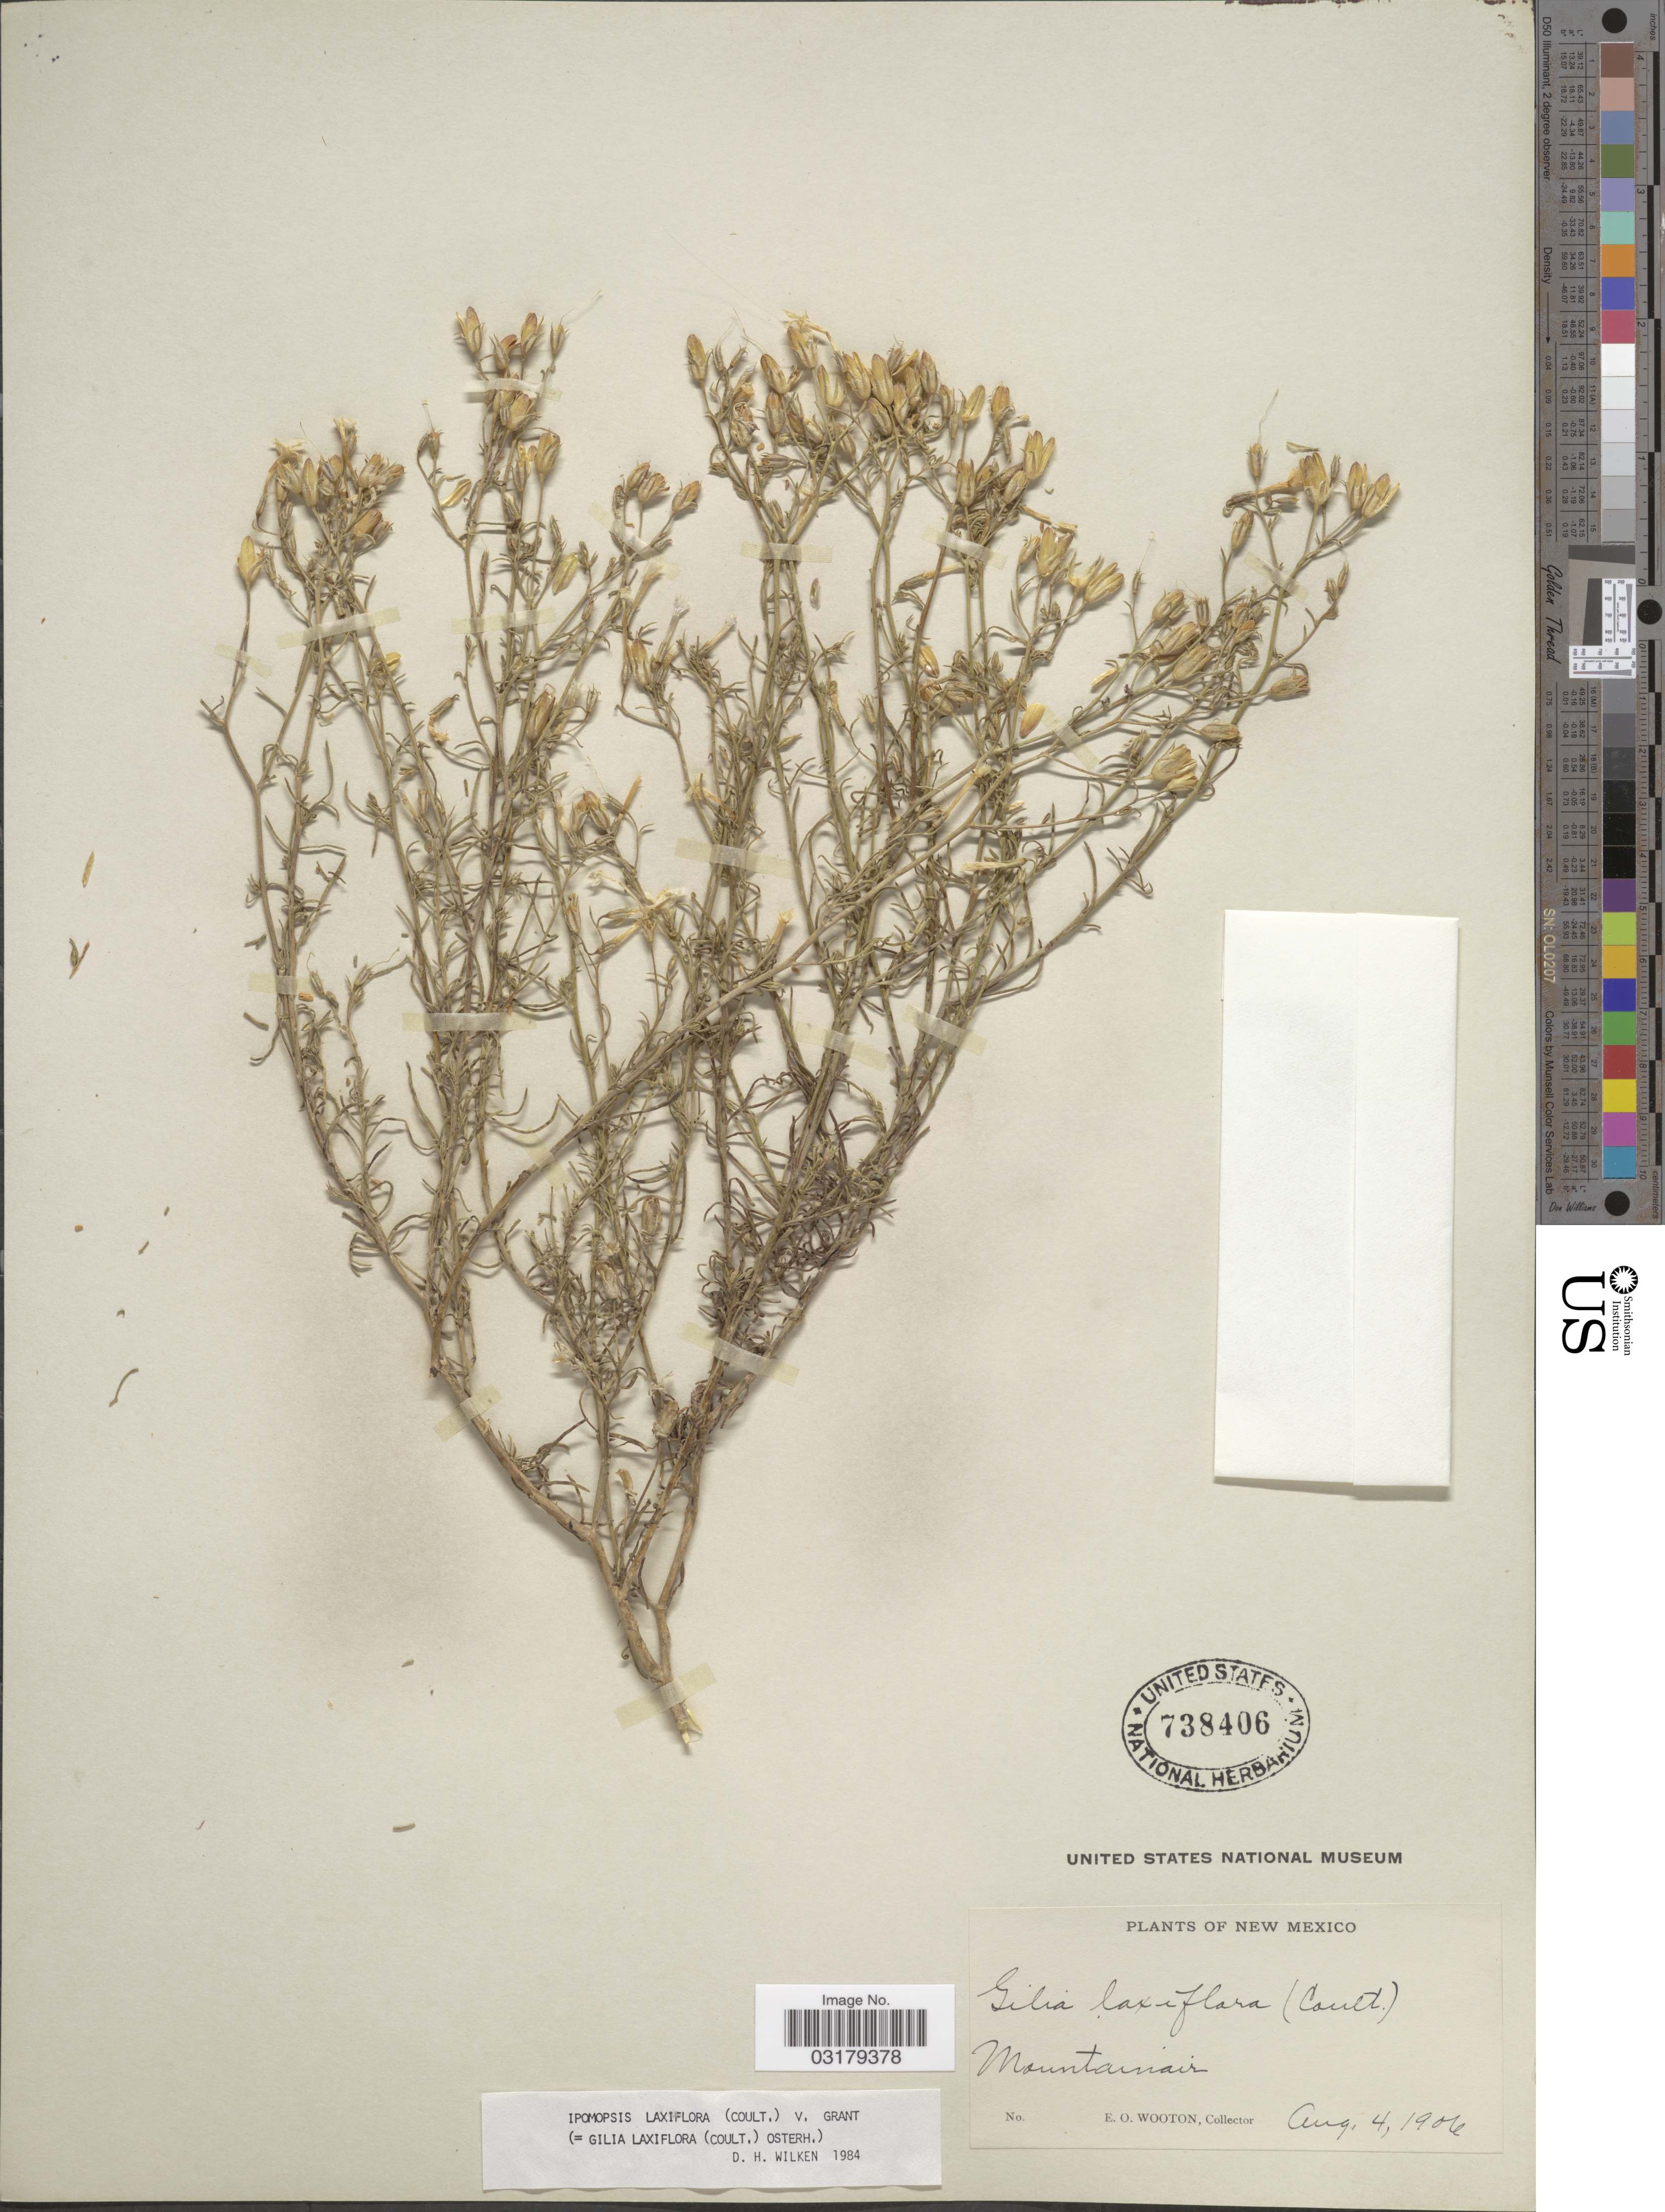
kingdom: Plantae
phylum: Tracheophyta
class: Magnoliopsida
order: Ericales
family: Polemoniaceae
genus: Ipomopsis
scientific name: Ipomopsis laxiflora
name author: (J.M. Coult.) V.E. Grant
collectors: E. O. Wooton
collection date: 1906-08-04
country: United States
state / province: New Mexico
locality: Mountainair.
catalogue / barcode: US 738406